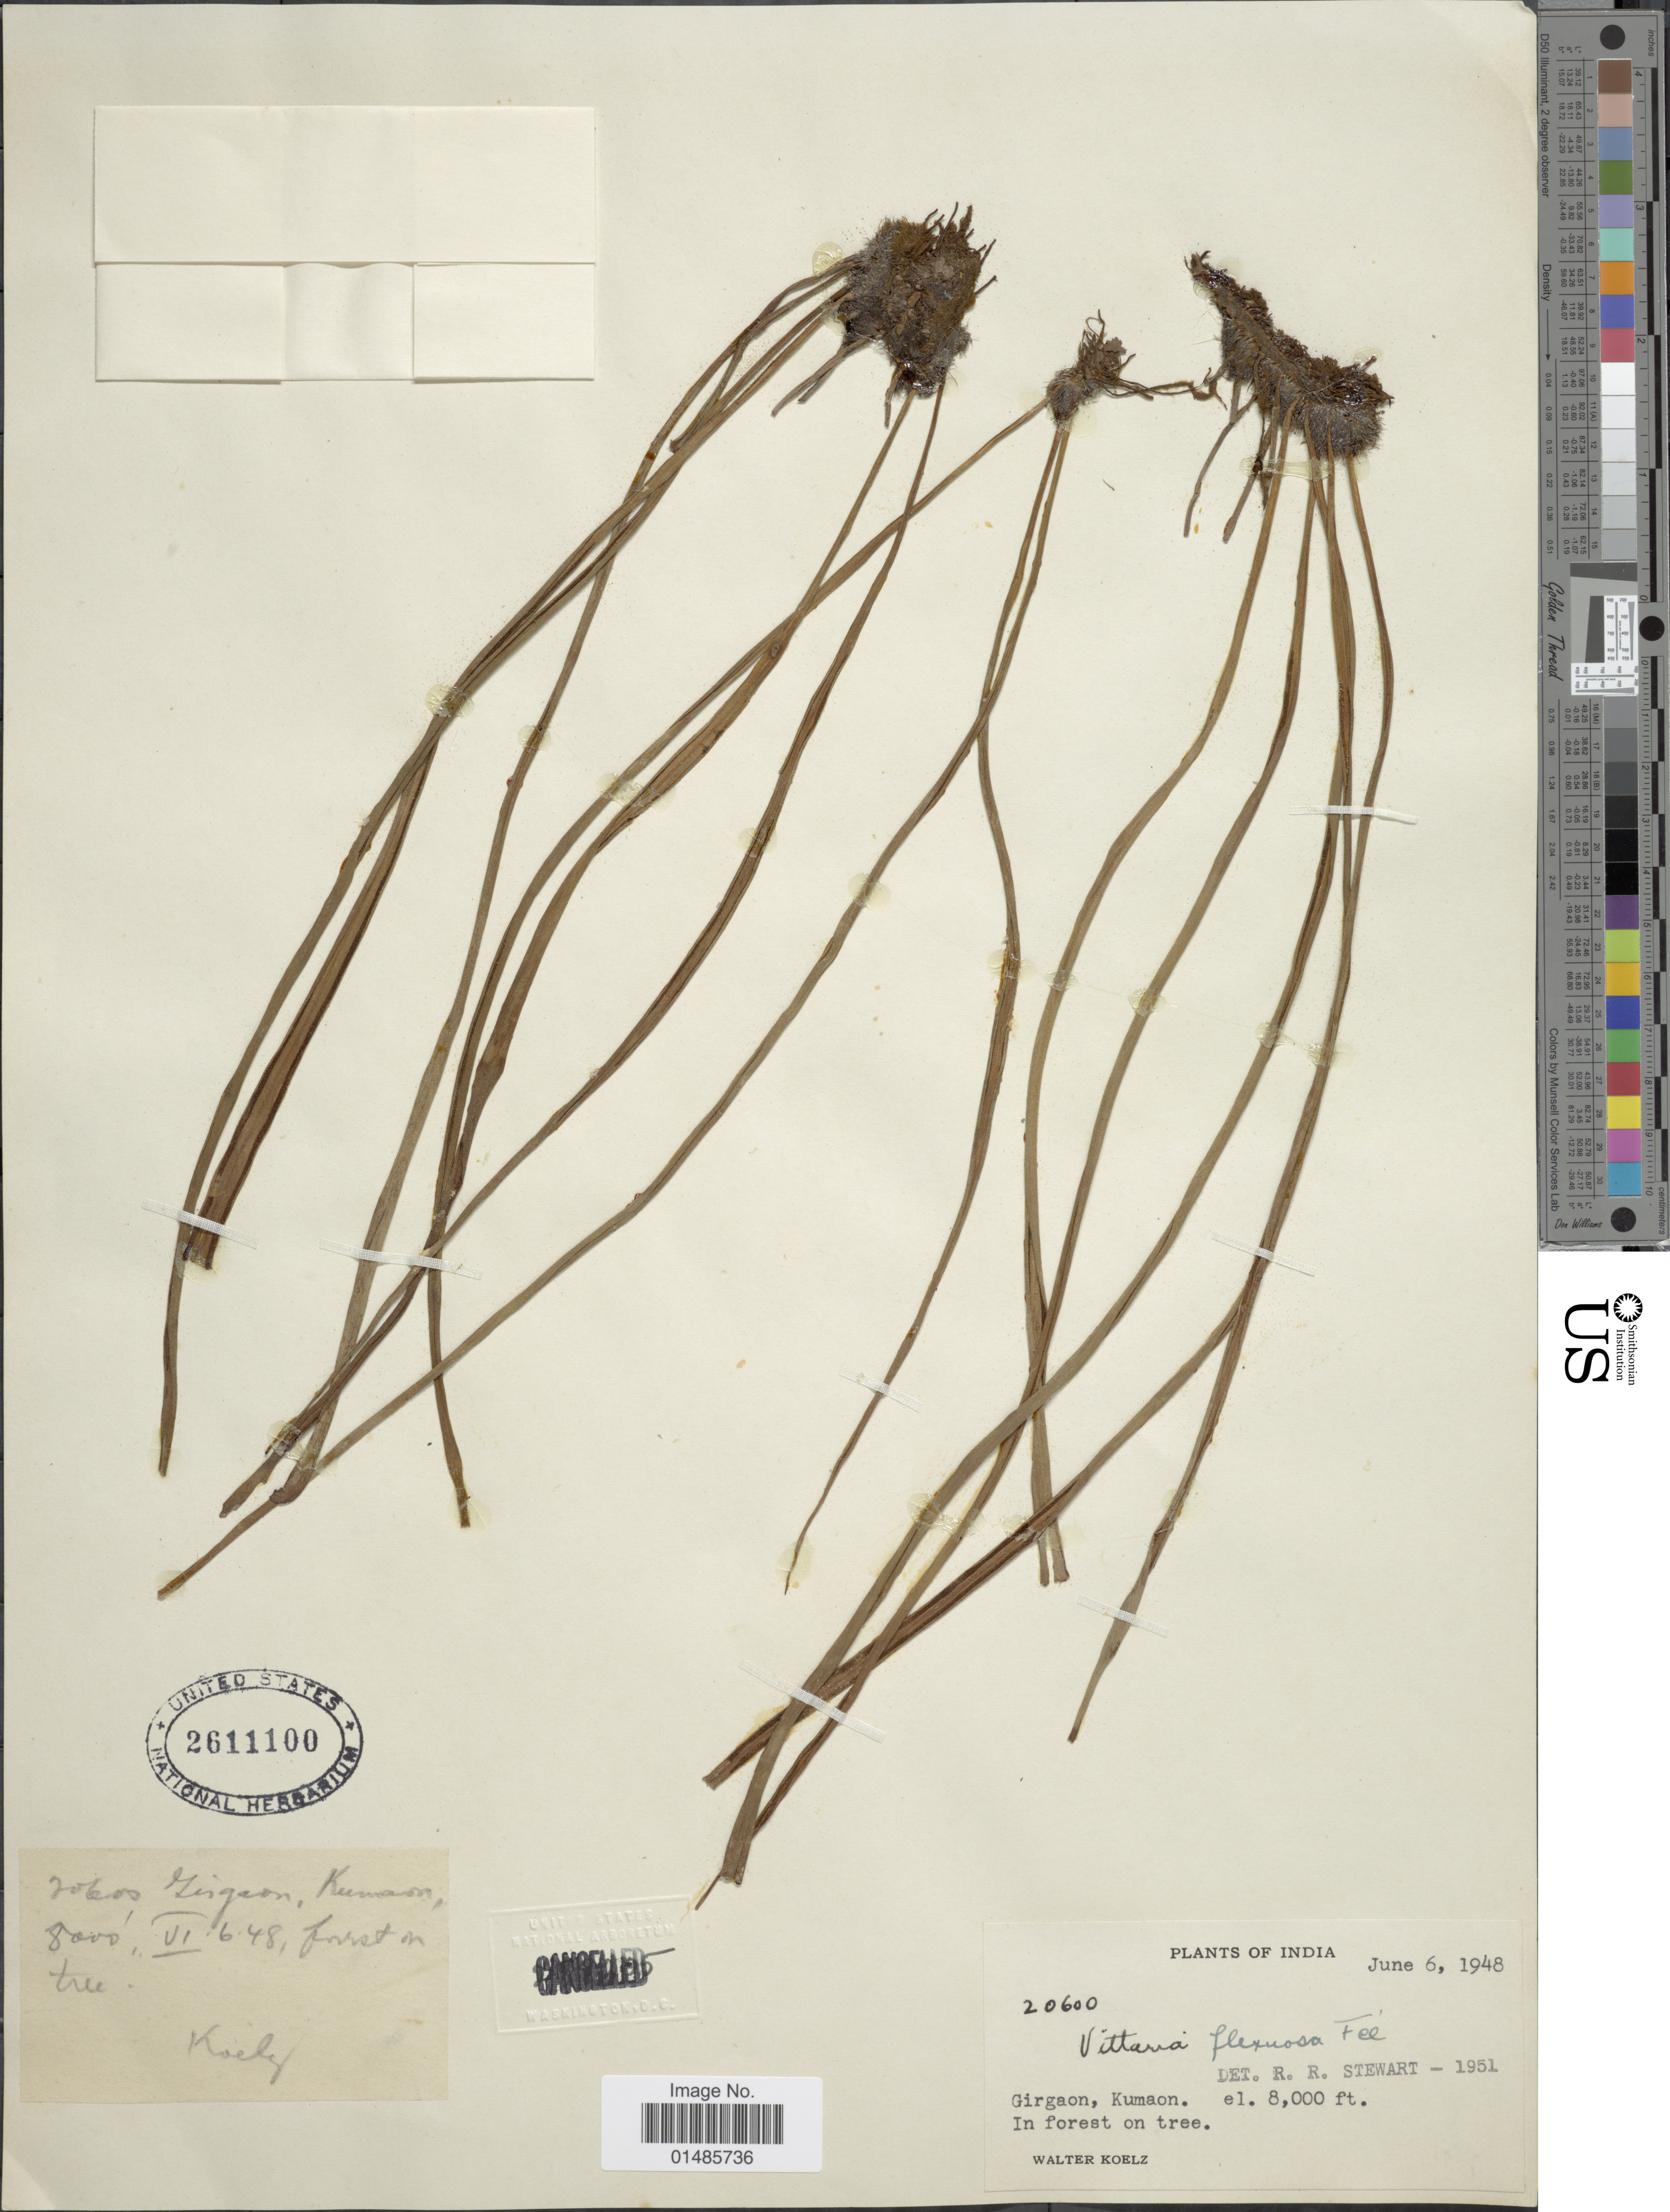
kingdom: Plantae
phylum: Tracheophyta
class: Polypodiopsida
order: Polypodiales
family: Pteridaceae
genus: Haplopteris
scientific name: Haplopteris flexuosa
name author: (Fée) E.H. Crane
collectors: W. N. Koelz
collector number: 20600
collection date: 1948-06-06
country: India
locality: Girgaon, Kumaon.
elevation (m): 2438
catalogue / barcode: US 2611100